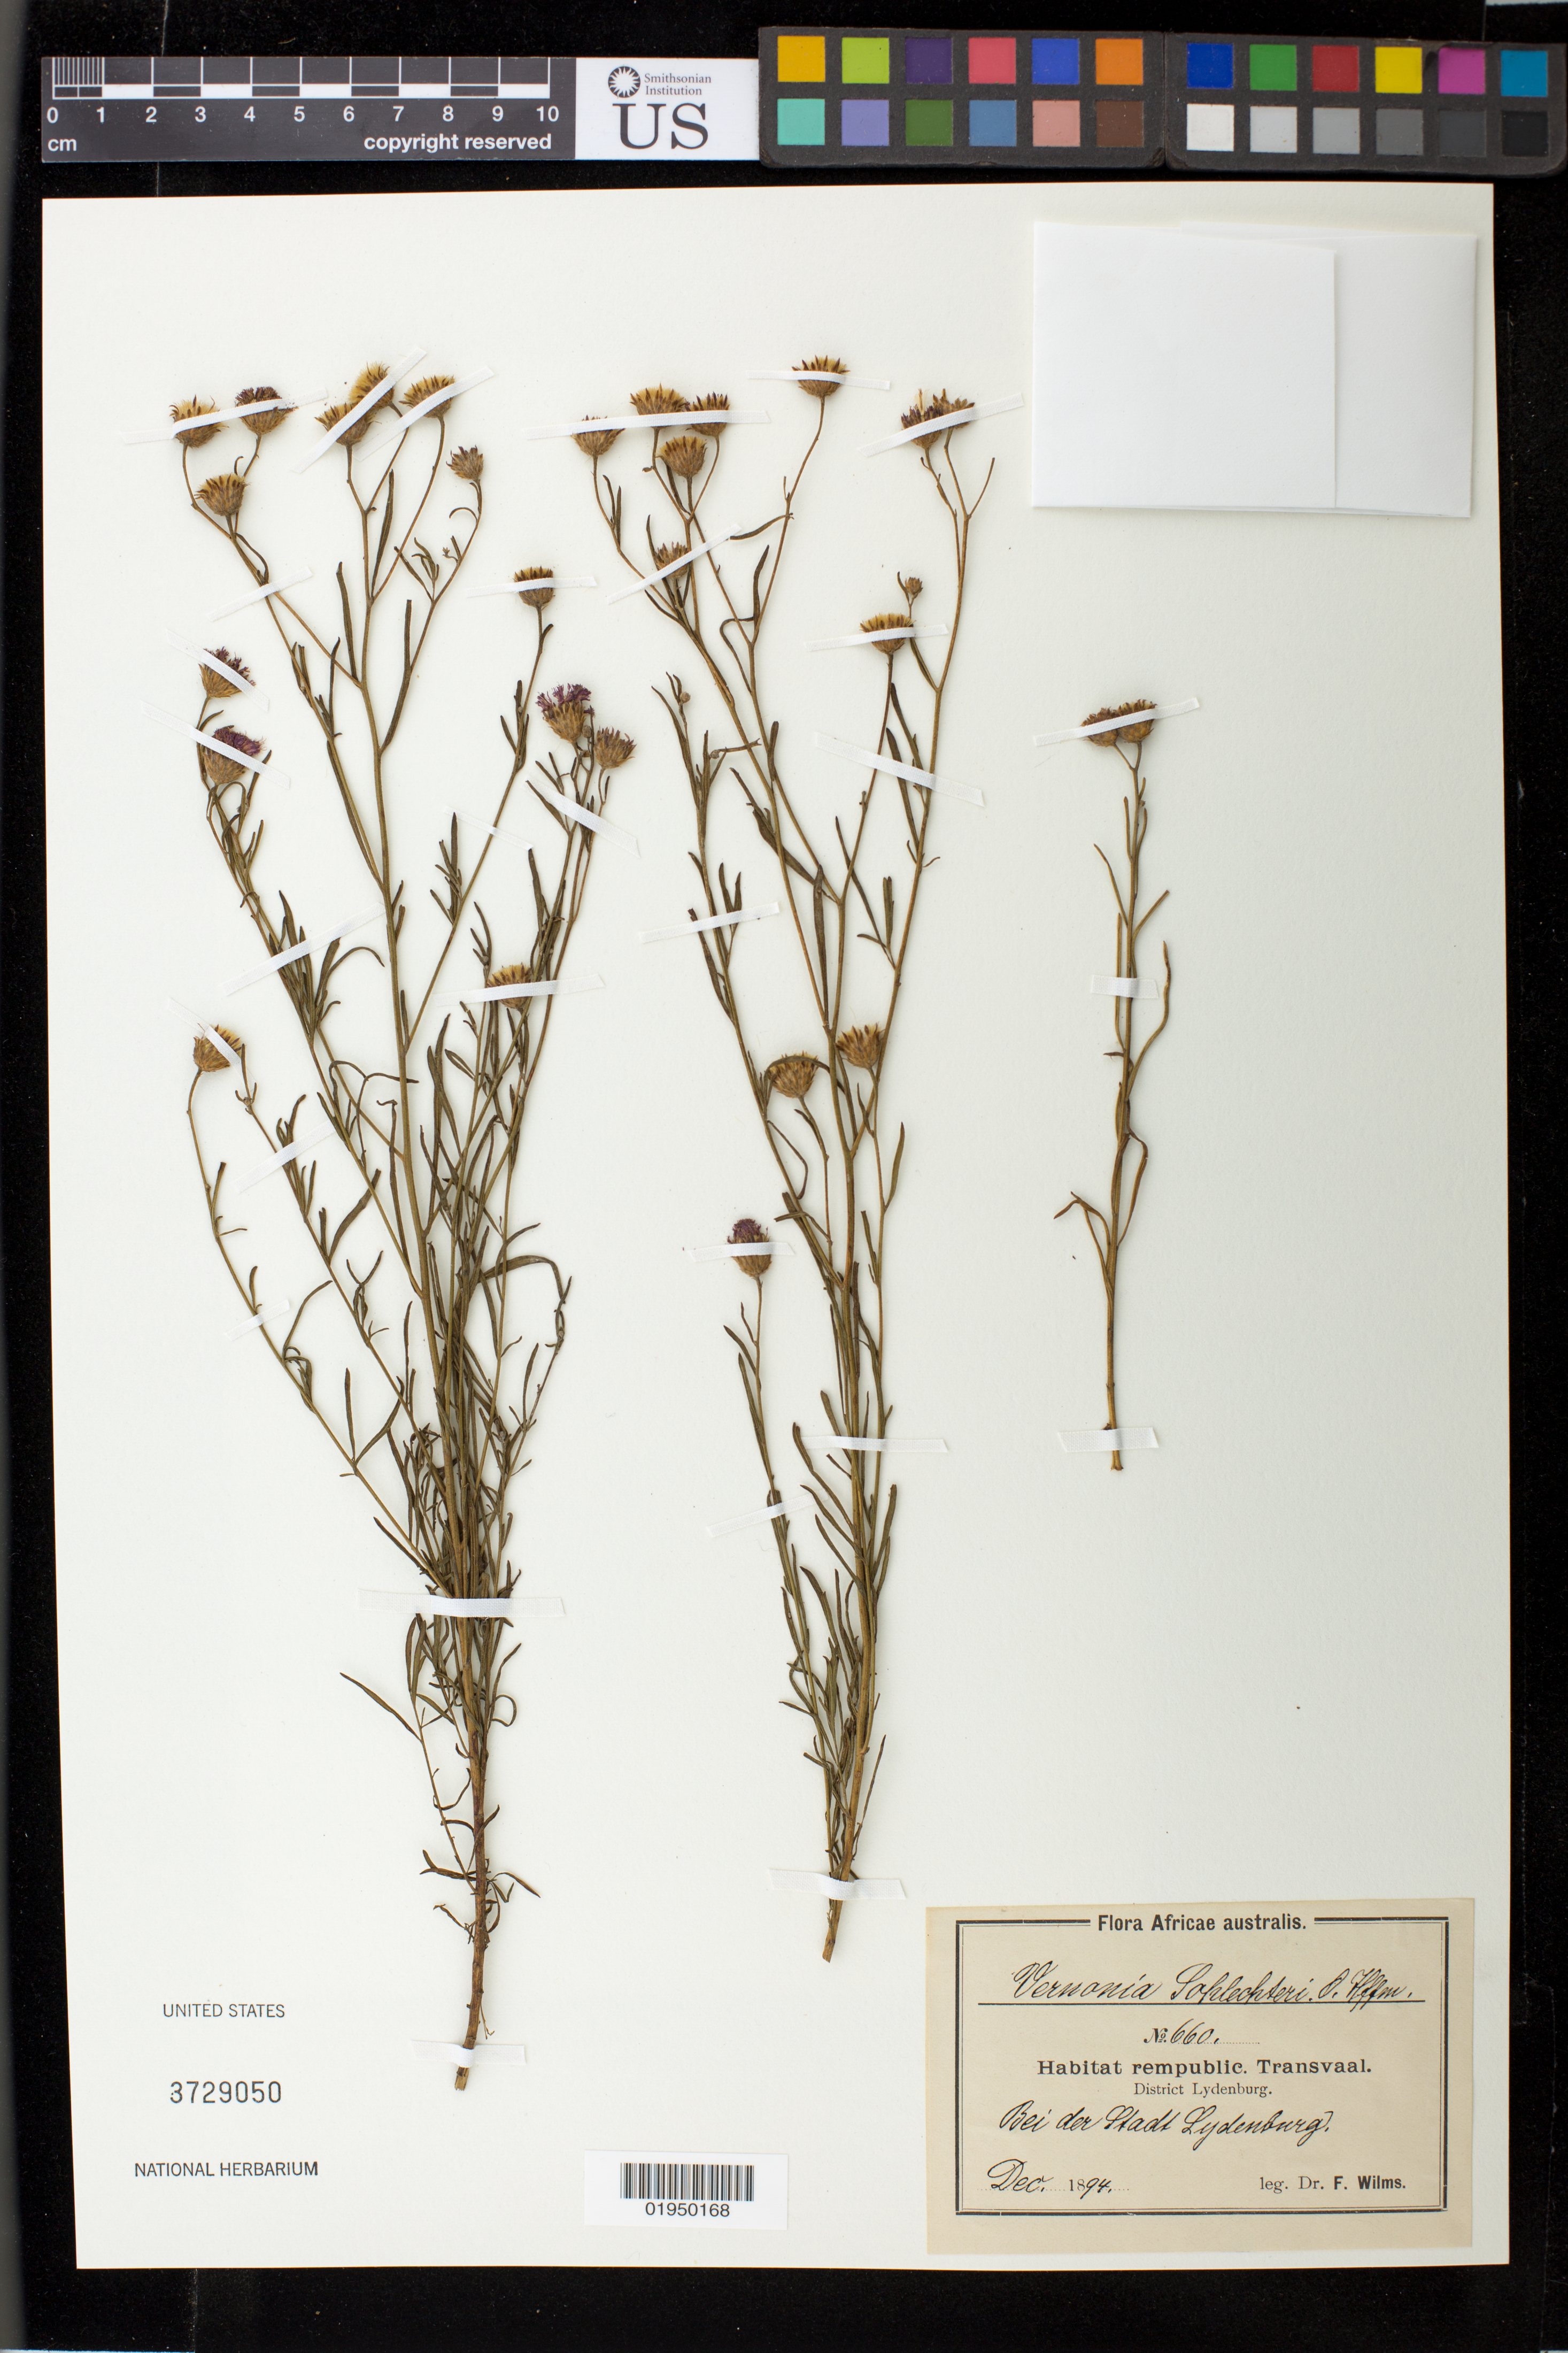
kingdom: Plantae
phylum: Tracheophyta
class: Magnoliopsida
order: Asterales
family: Asteraceae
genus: Vernonia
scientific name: Vernonia schlechteri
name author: O. Hoffm.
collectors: F. Wilms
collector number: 660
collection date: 1894-12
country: South Africa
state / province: Mpumalanga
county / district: Lydenburg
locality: Bei der Ltadt Lydenburg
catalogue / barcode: US 3729050